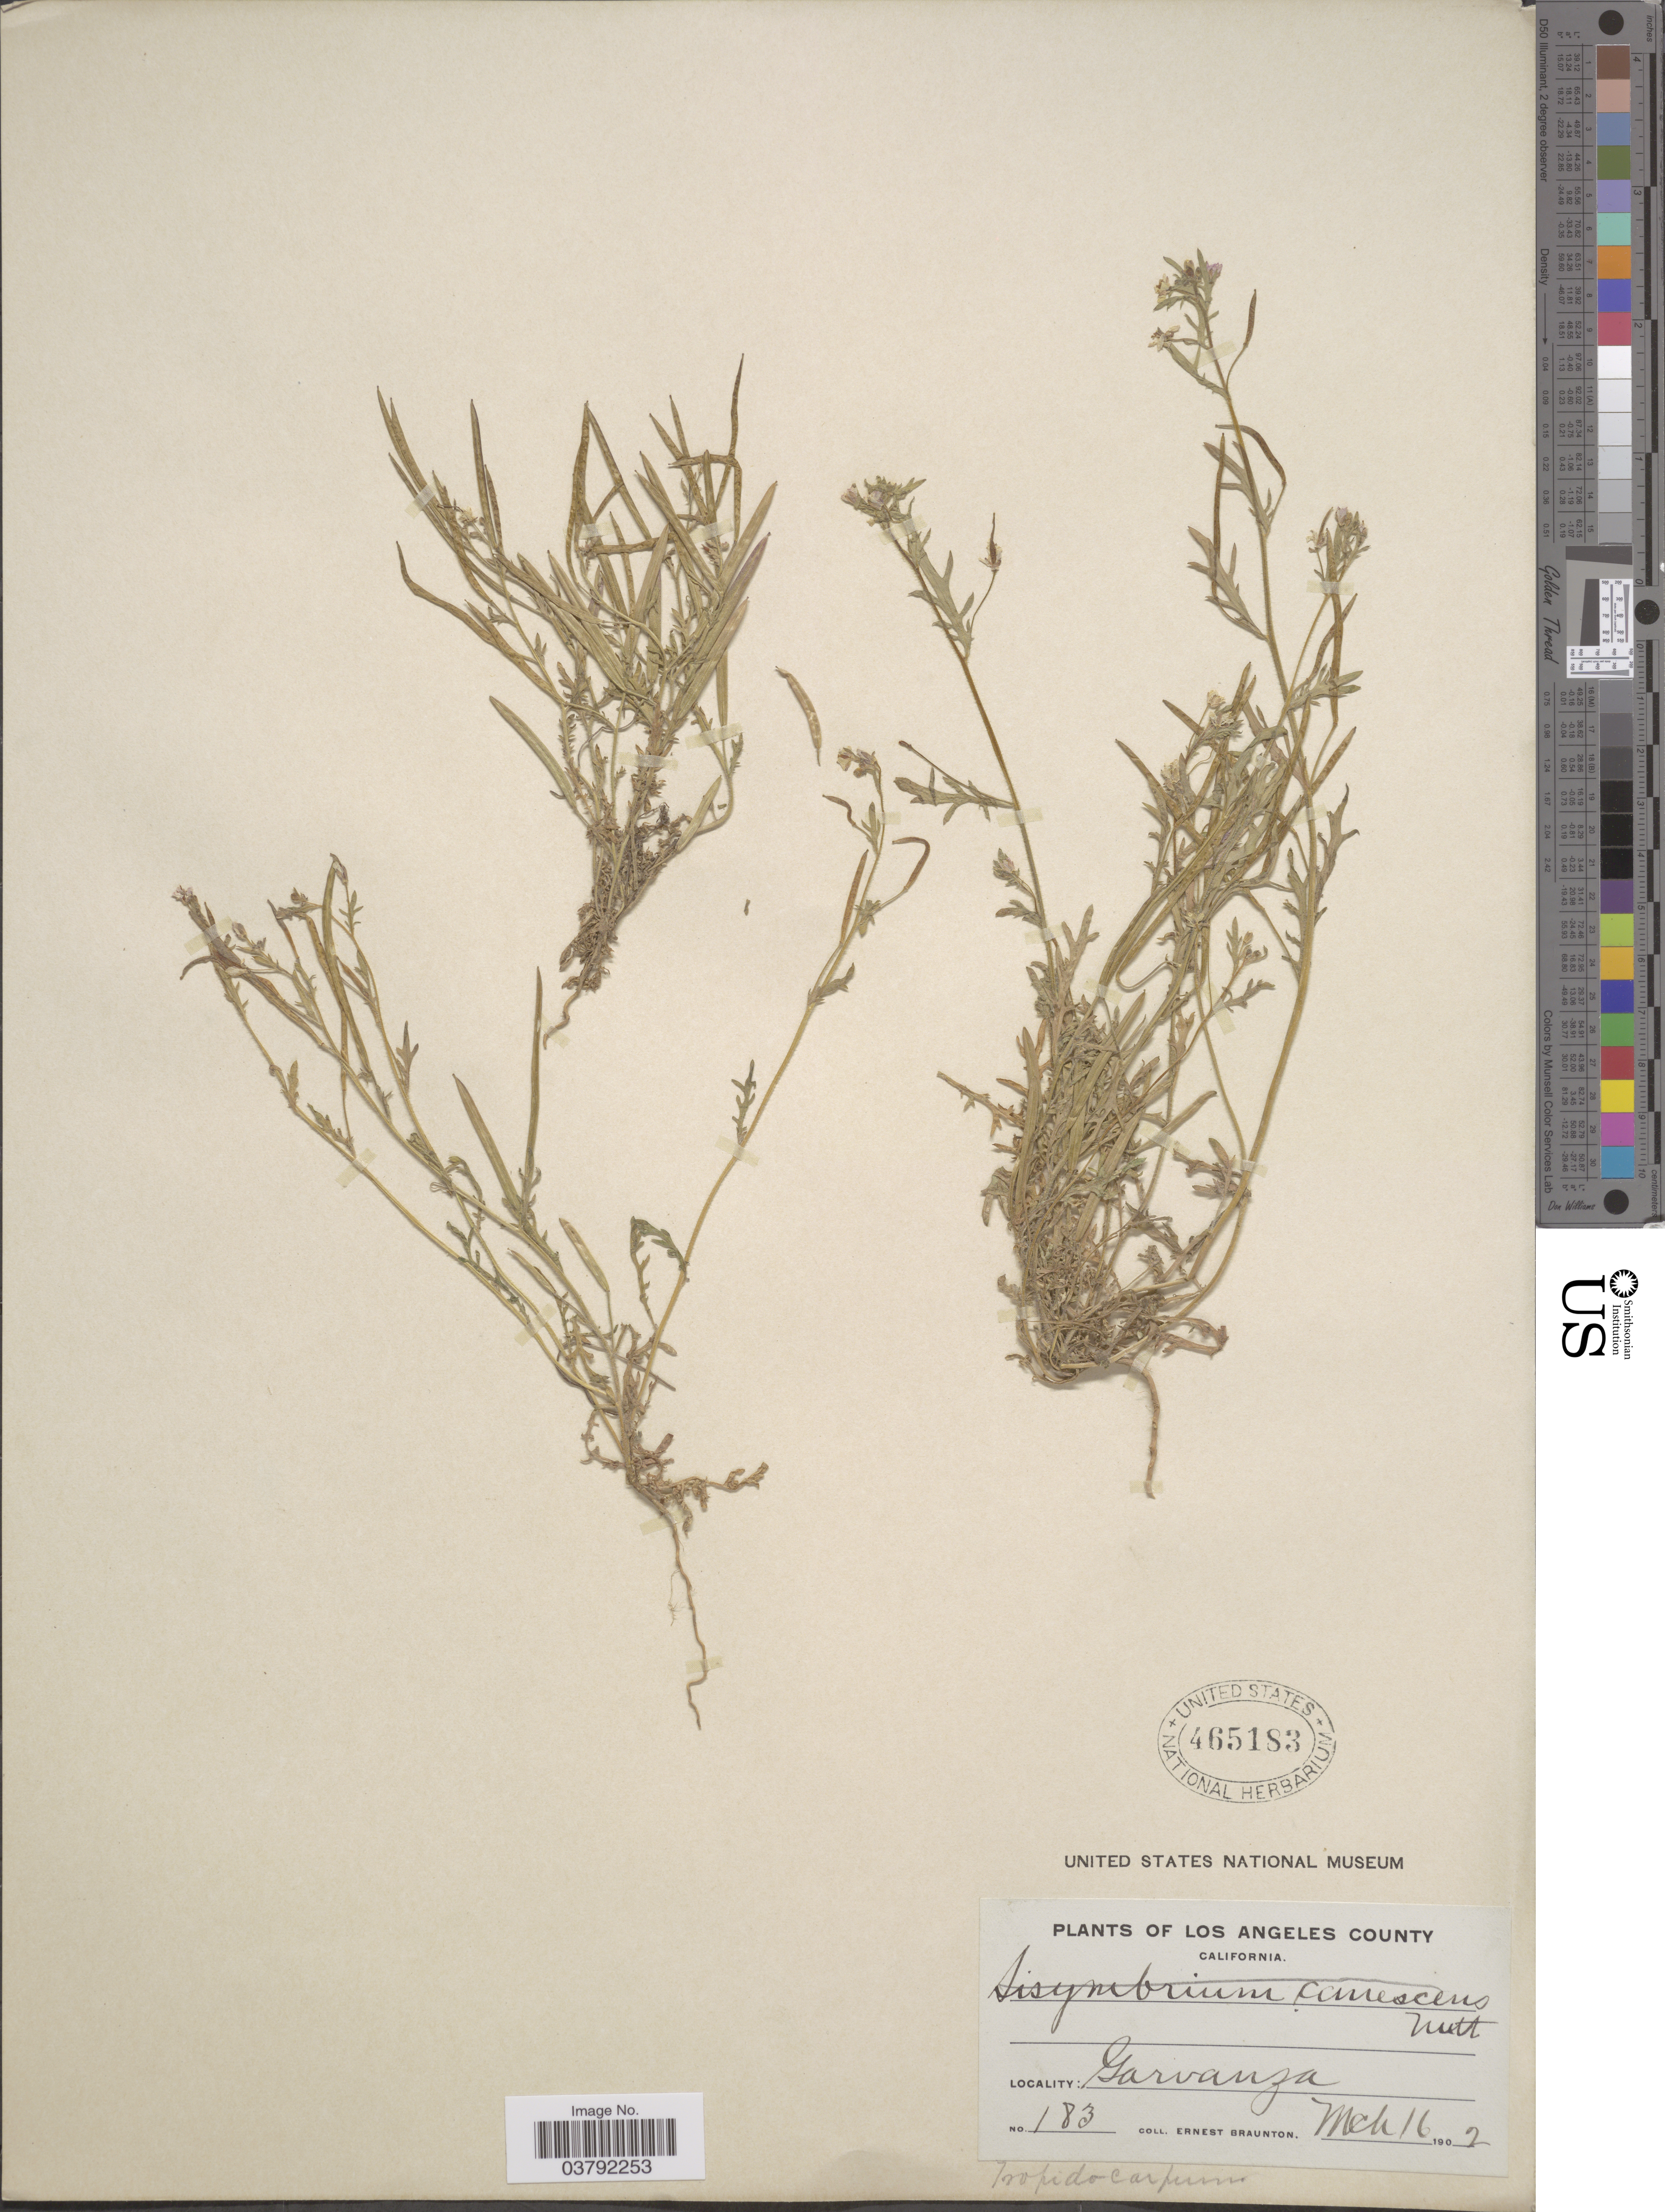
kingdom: Plantae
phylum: Tracheophyta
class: Magnoliopsida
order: Brassicales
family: Brassicaceae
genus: Tropidocarpum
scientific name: Tropidocarpum gracile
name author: Hook.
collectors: E. Braunton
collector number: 183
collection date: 1902-03-16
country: United States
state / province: California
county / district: Los Angeles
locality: Los Angeles County. Garvanza.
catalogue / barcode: US 465183